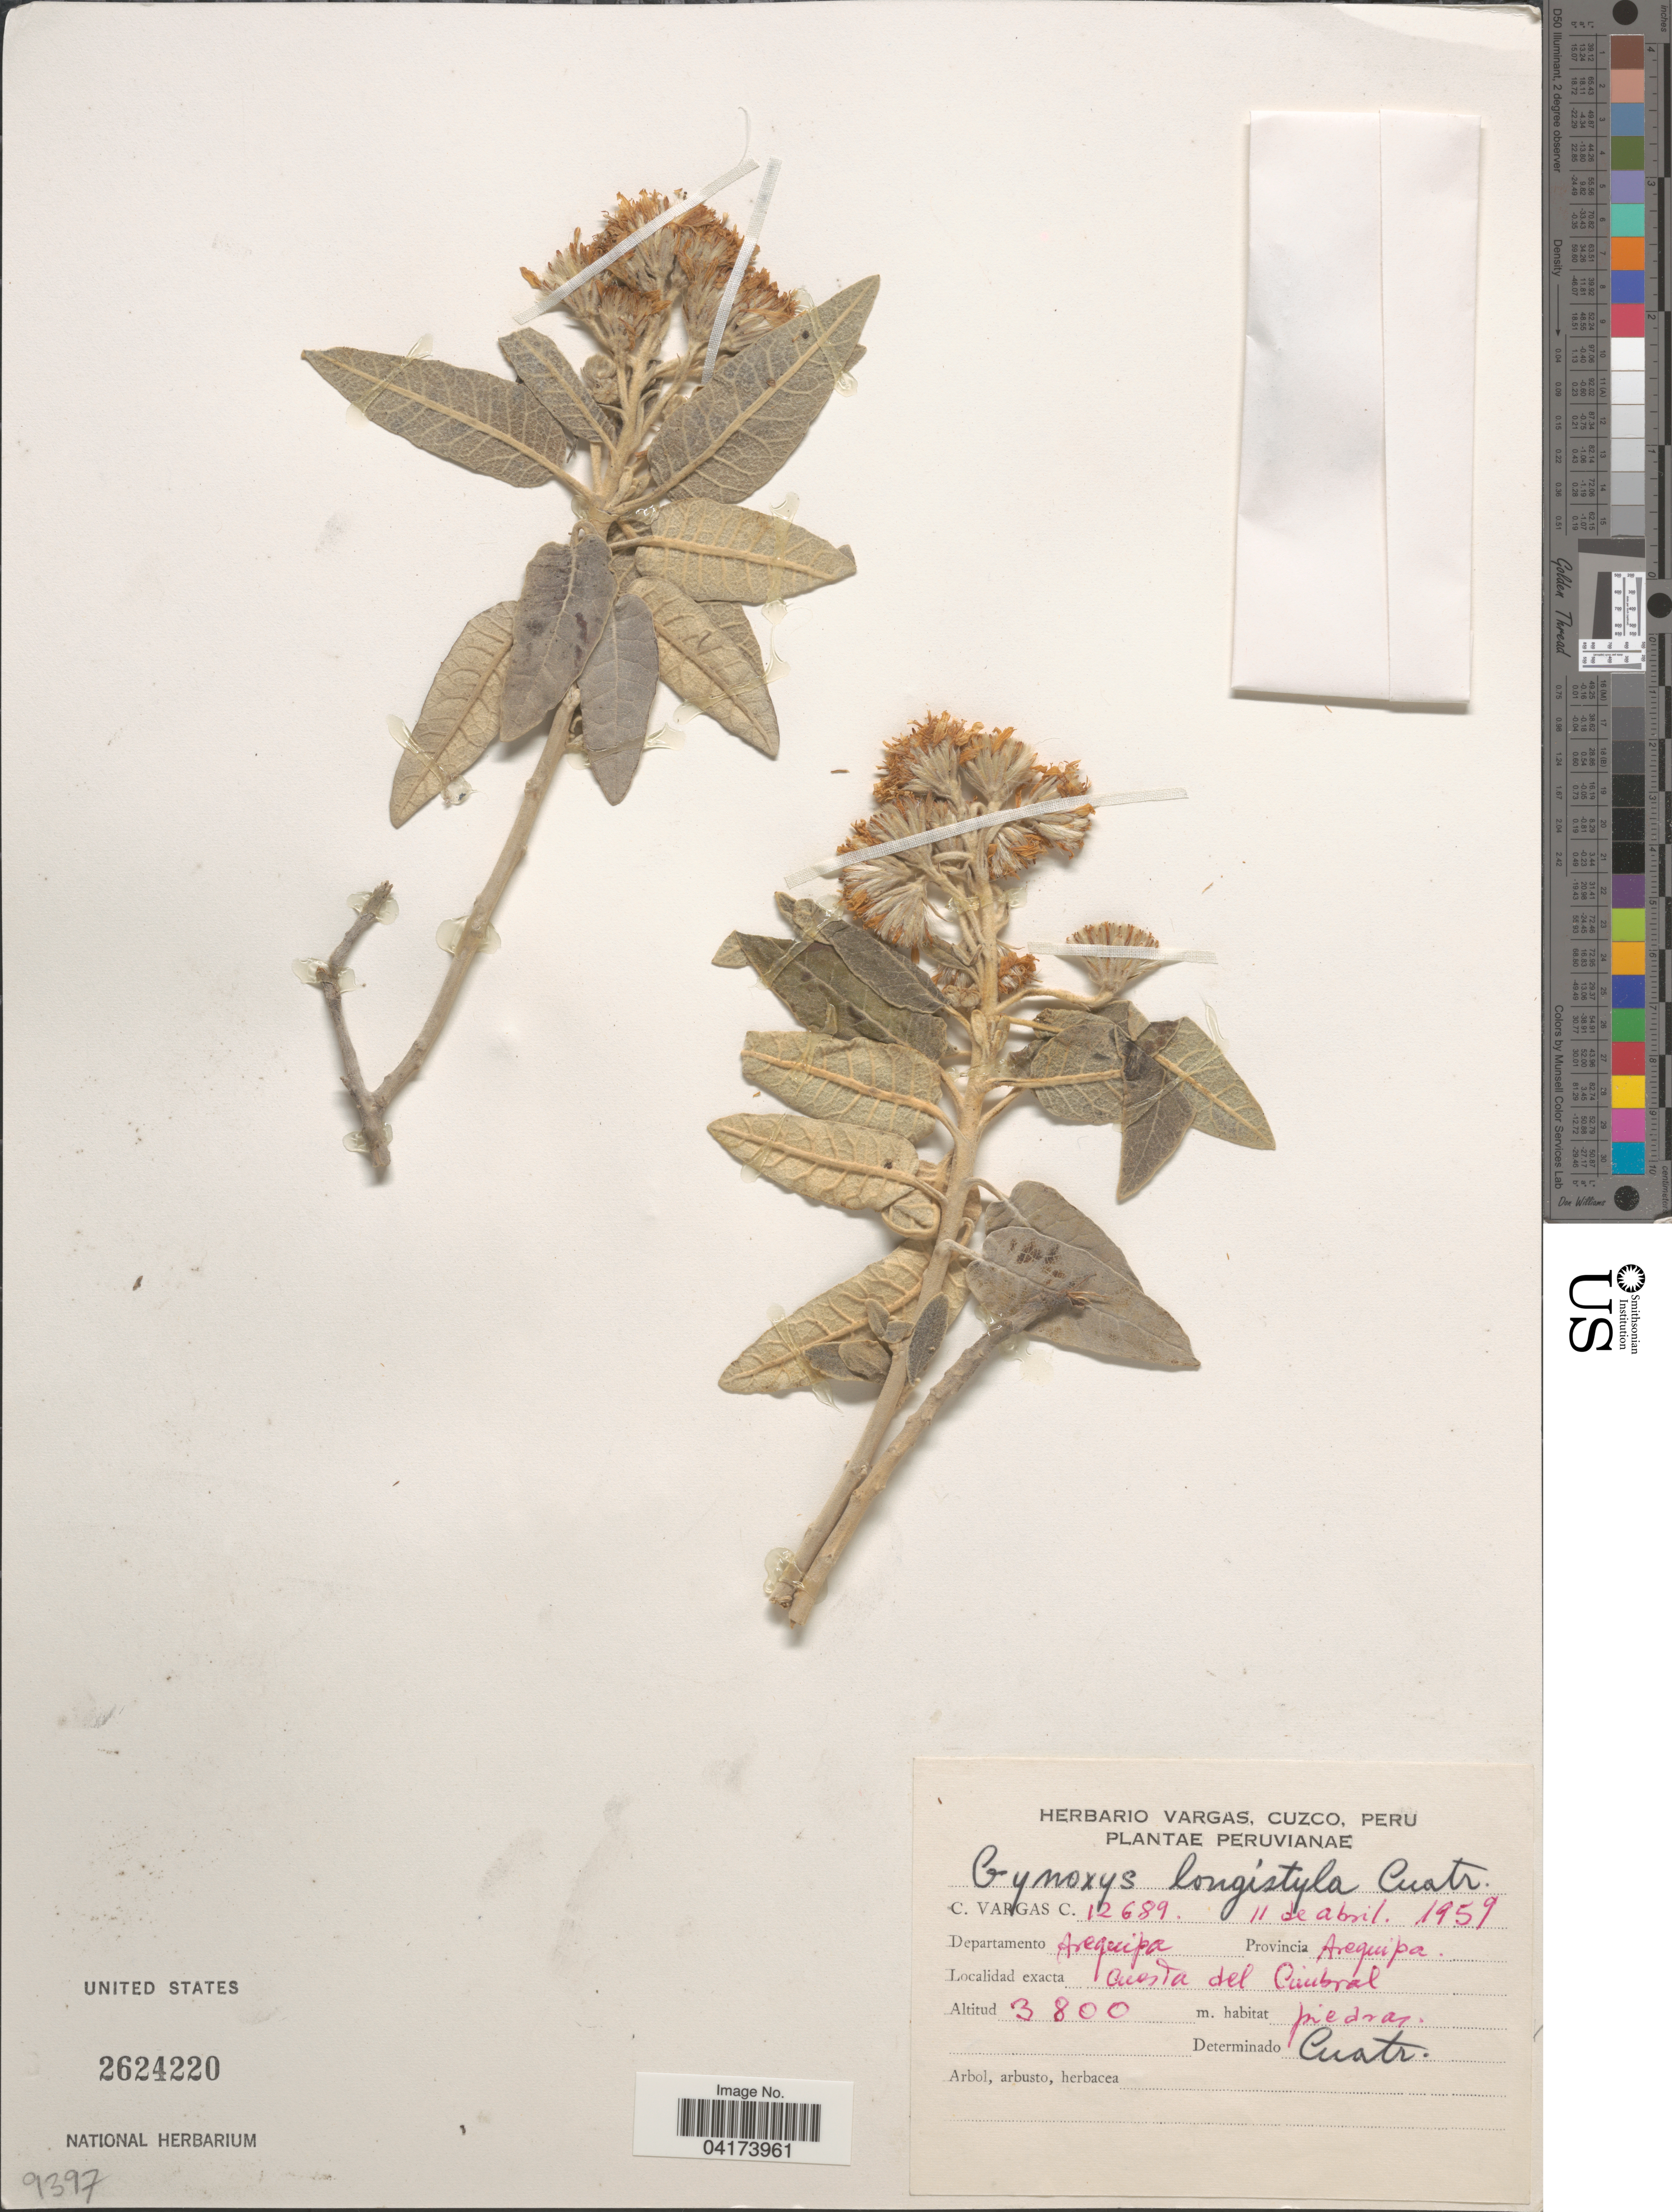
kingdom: Plantae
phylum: Tracheophyta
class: Magnoliopsida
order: Asterales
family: Asteraceae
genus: Nordenstamia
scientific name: Nordenstamia longistyla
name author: (Greenm. & Cuatrec.) B. Nord.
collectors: C. Vargas Calderón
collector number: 12689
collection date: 1959-04-11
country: Peru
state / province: Arequipa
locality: Departamento Arequipa. Provincia Arequipa. Cuesta del Cicubral [interpreted].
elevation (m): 3800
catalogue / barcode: US 2624220